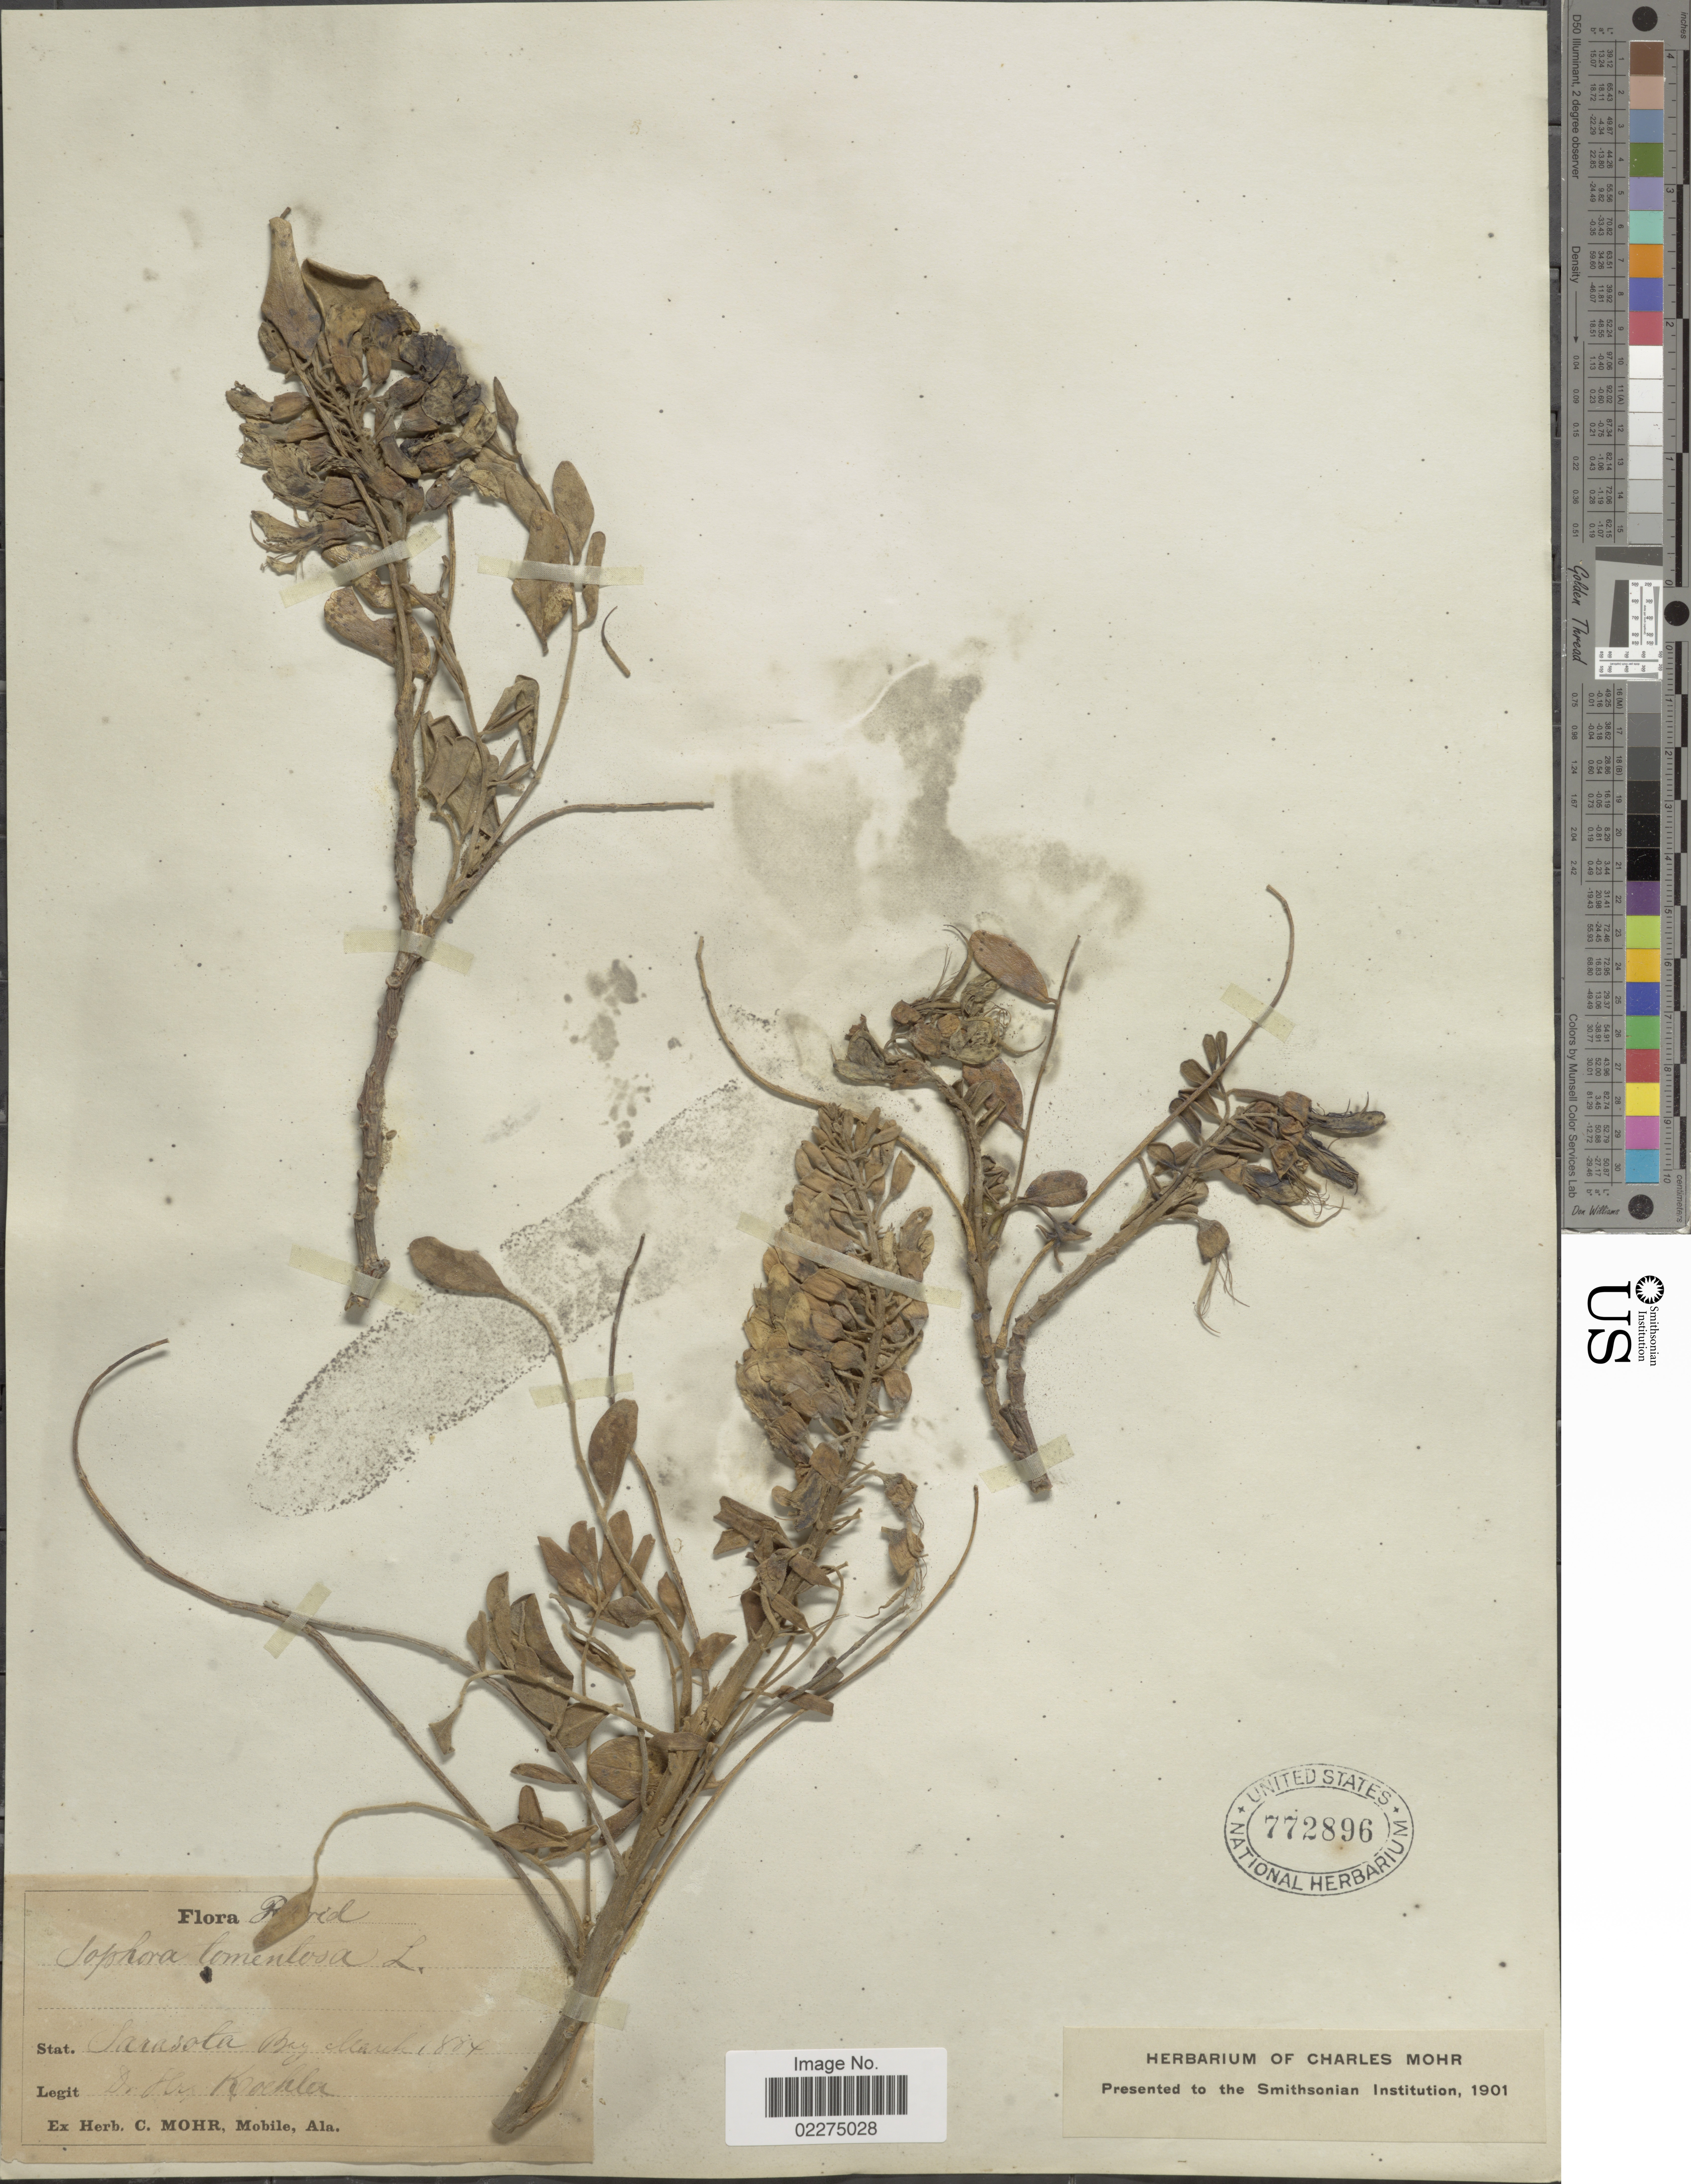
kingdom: Plantae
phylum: Tracheophyta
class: Magnoliopsida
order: Fabales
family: Fabaceae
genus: Sophora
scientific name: Sophora tomentosa var. truncata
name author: Torr. & A. Gray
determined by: Strong, Mark T., (BOT), Smithsonian Institution - National Museum of Natural History (UNITED STATES)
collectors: C. T. Mohr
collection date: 1884-03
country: United States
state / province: Florida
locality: Sarasota Bay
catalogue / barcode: US 772896